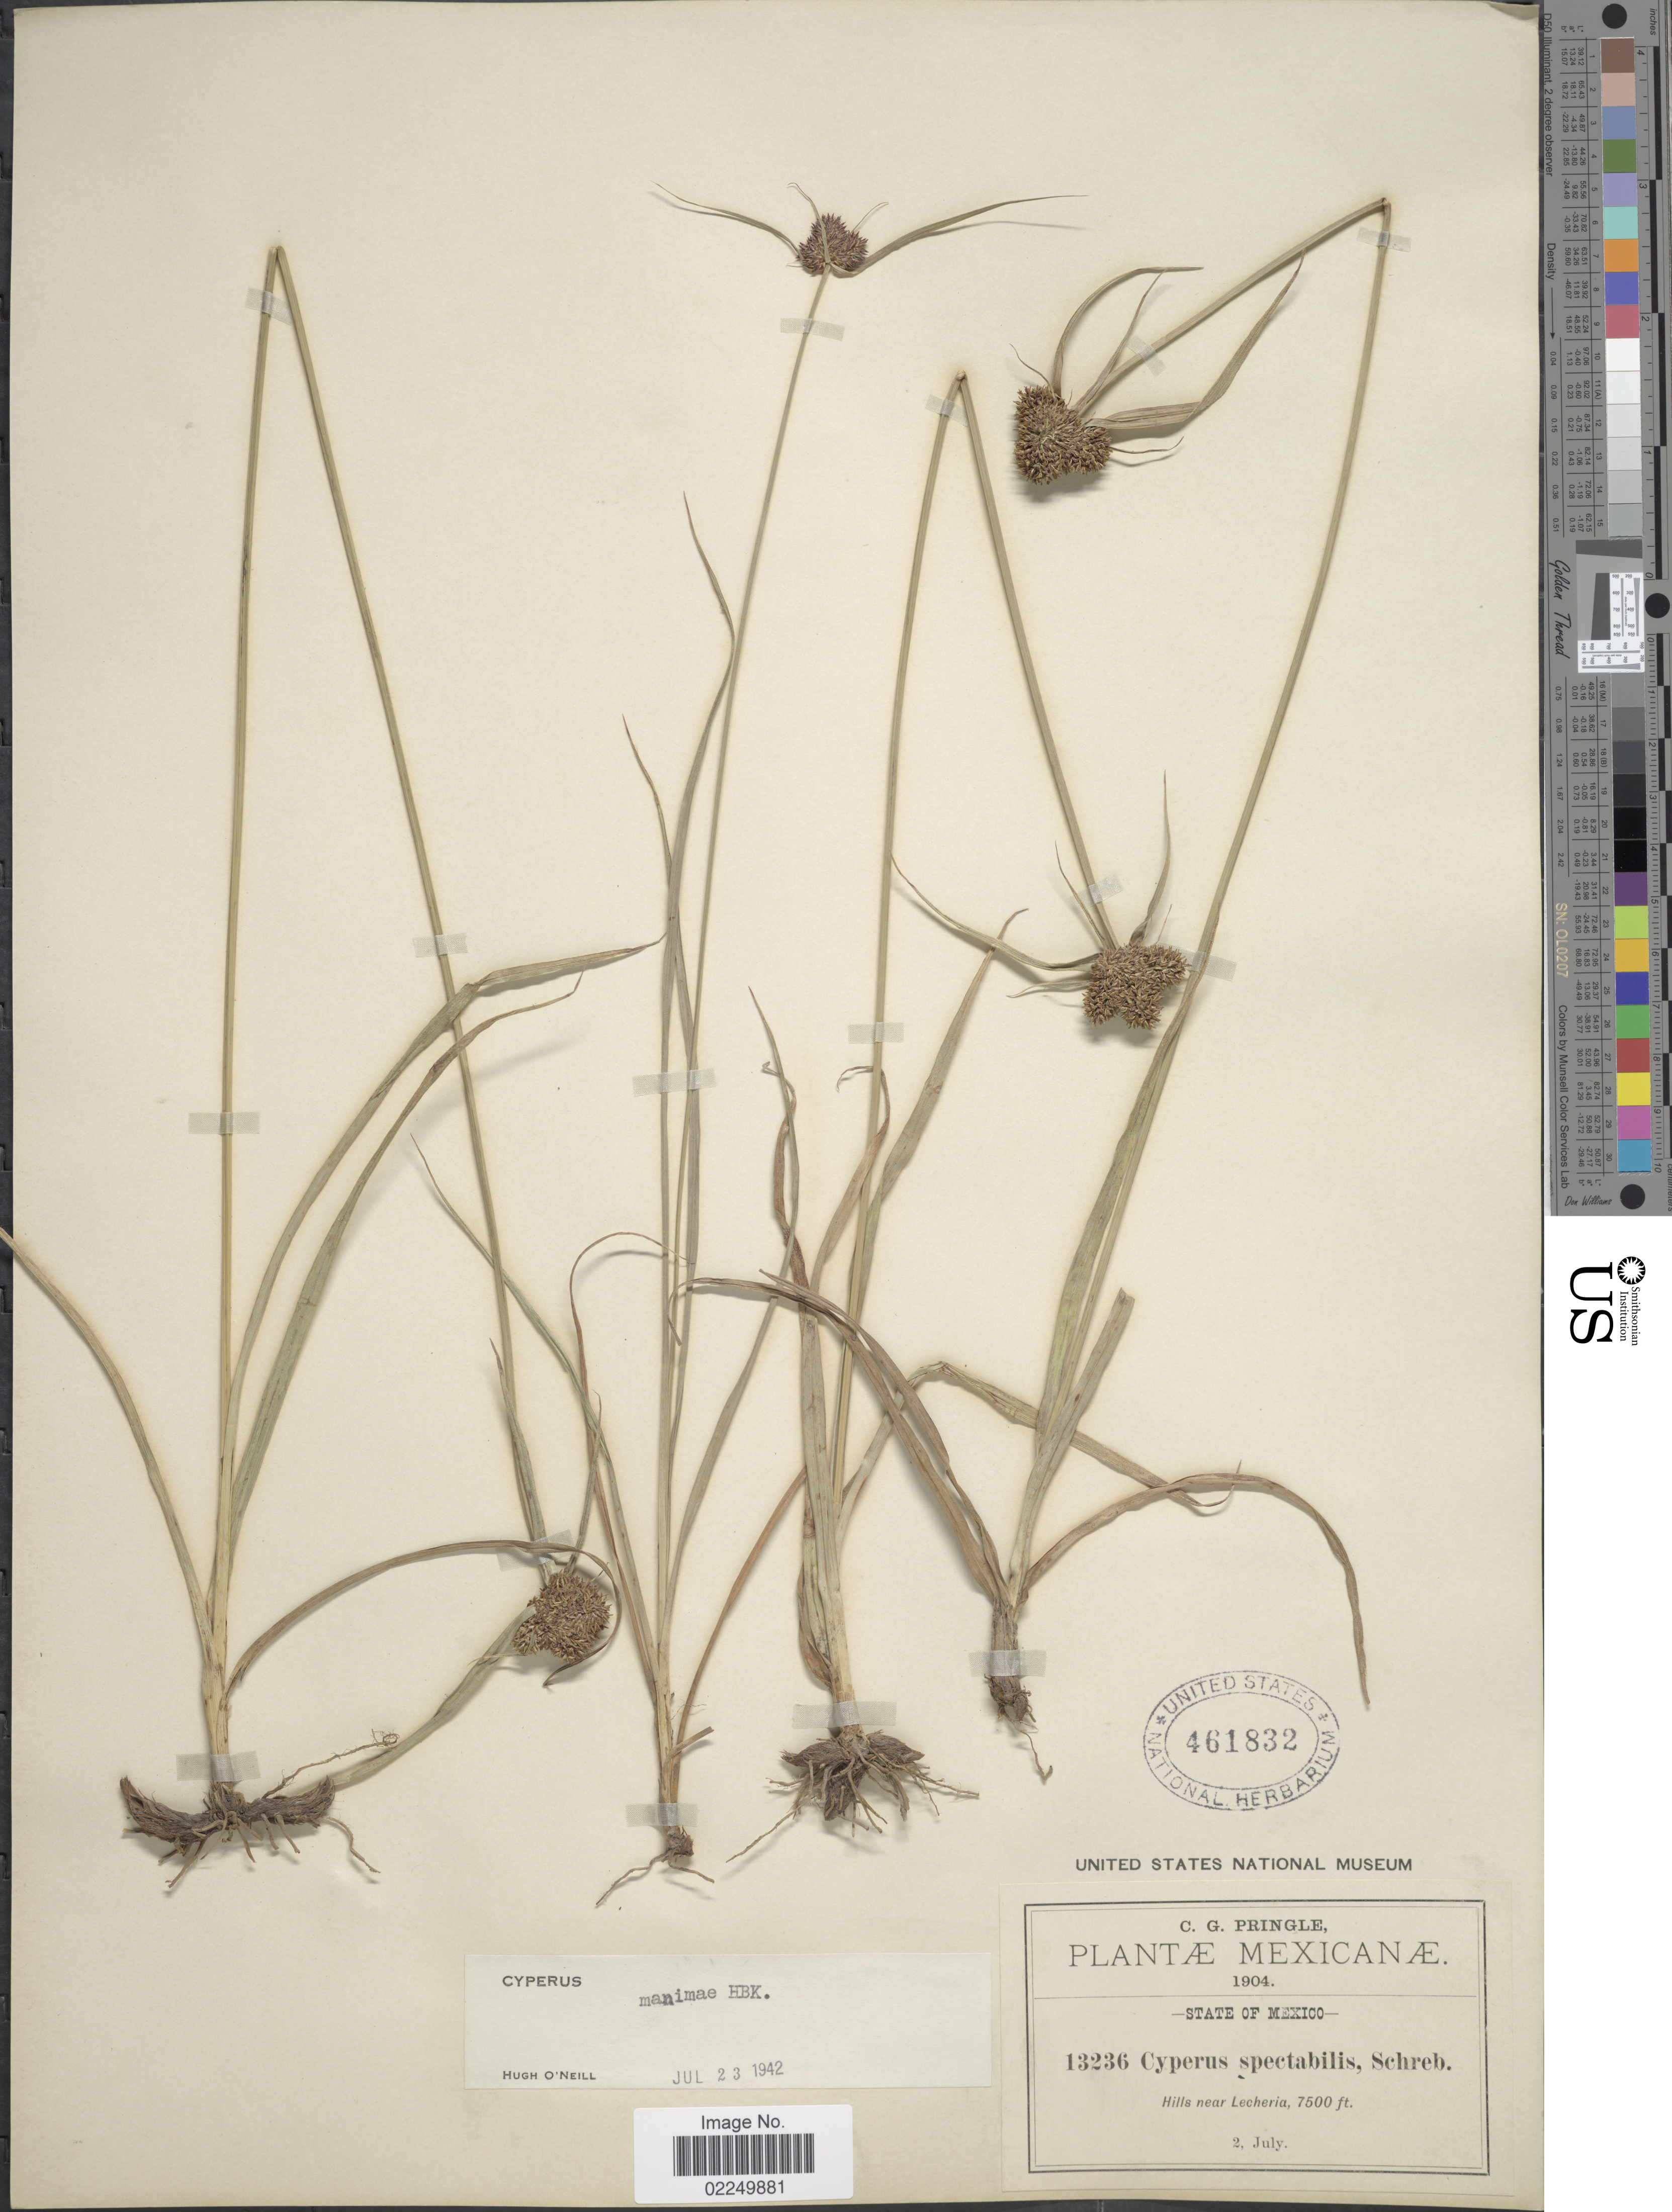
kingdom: Plantae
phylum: Tracheophyta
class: Liliopsida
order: Poales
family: Cyperaceae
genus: Cyperus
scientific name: Cyperus manimae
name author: Kunth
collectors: C. G. Pringle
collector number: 13236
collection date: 1904-07-02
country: Mexico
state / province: México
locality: Hills near Lecheria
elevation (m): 2286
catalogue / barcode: US 461832